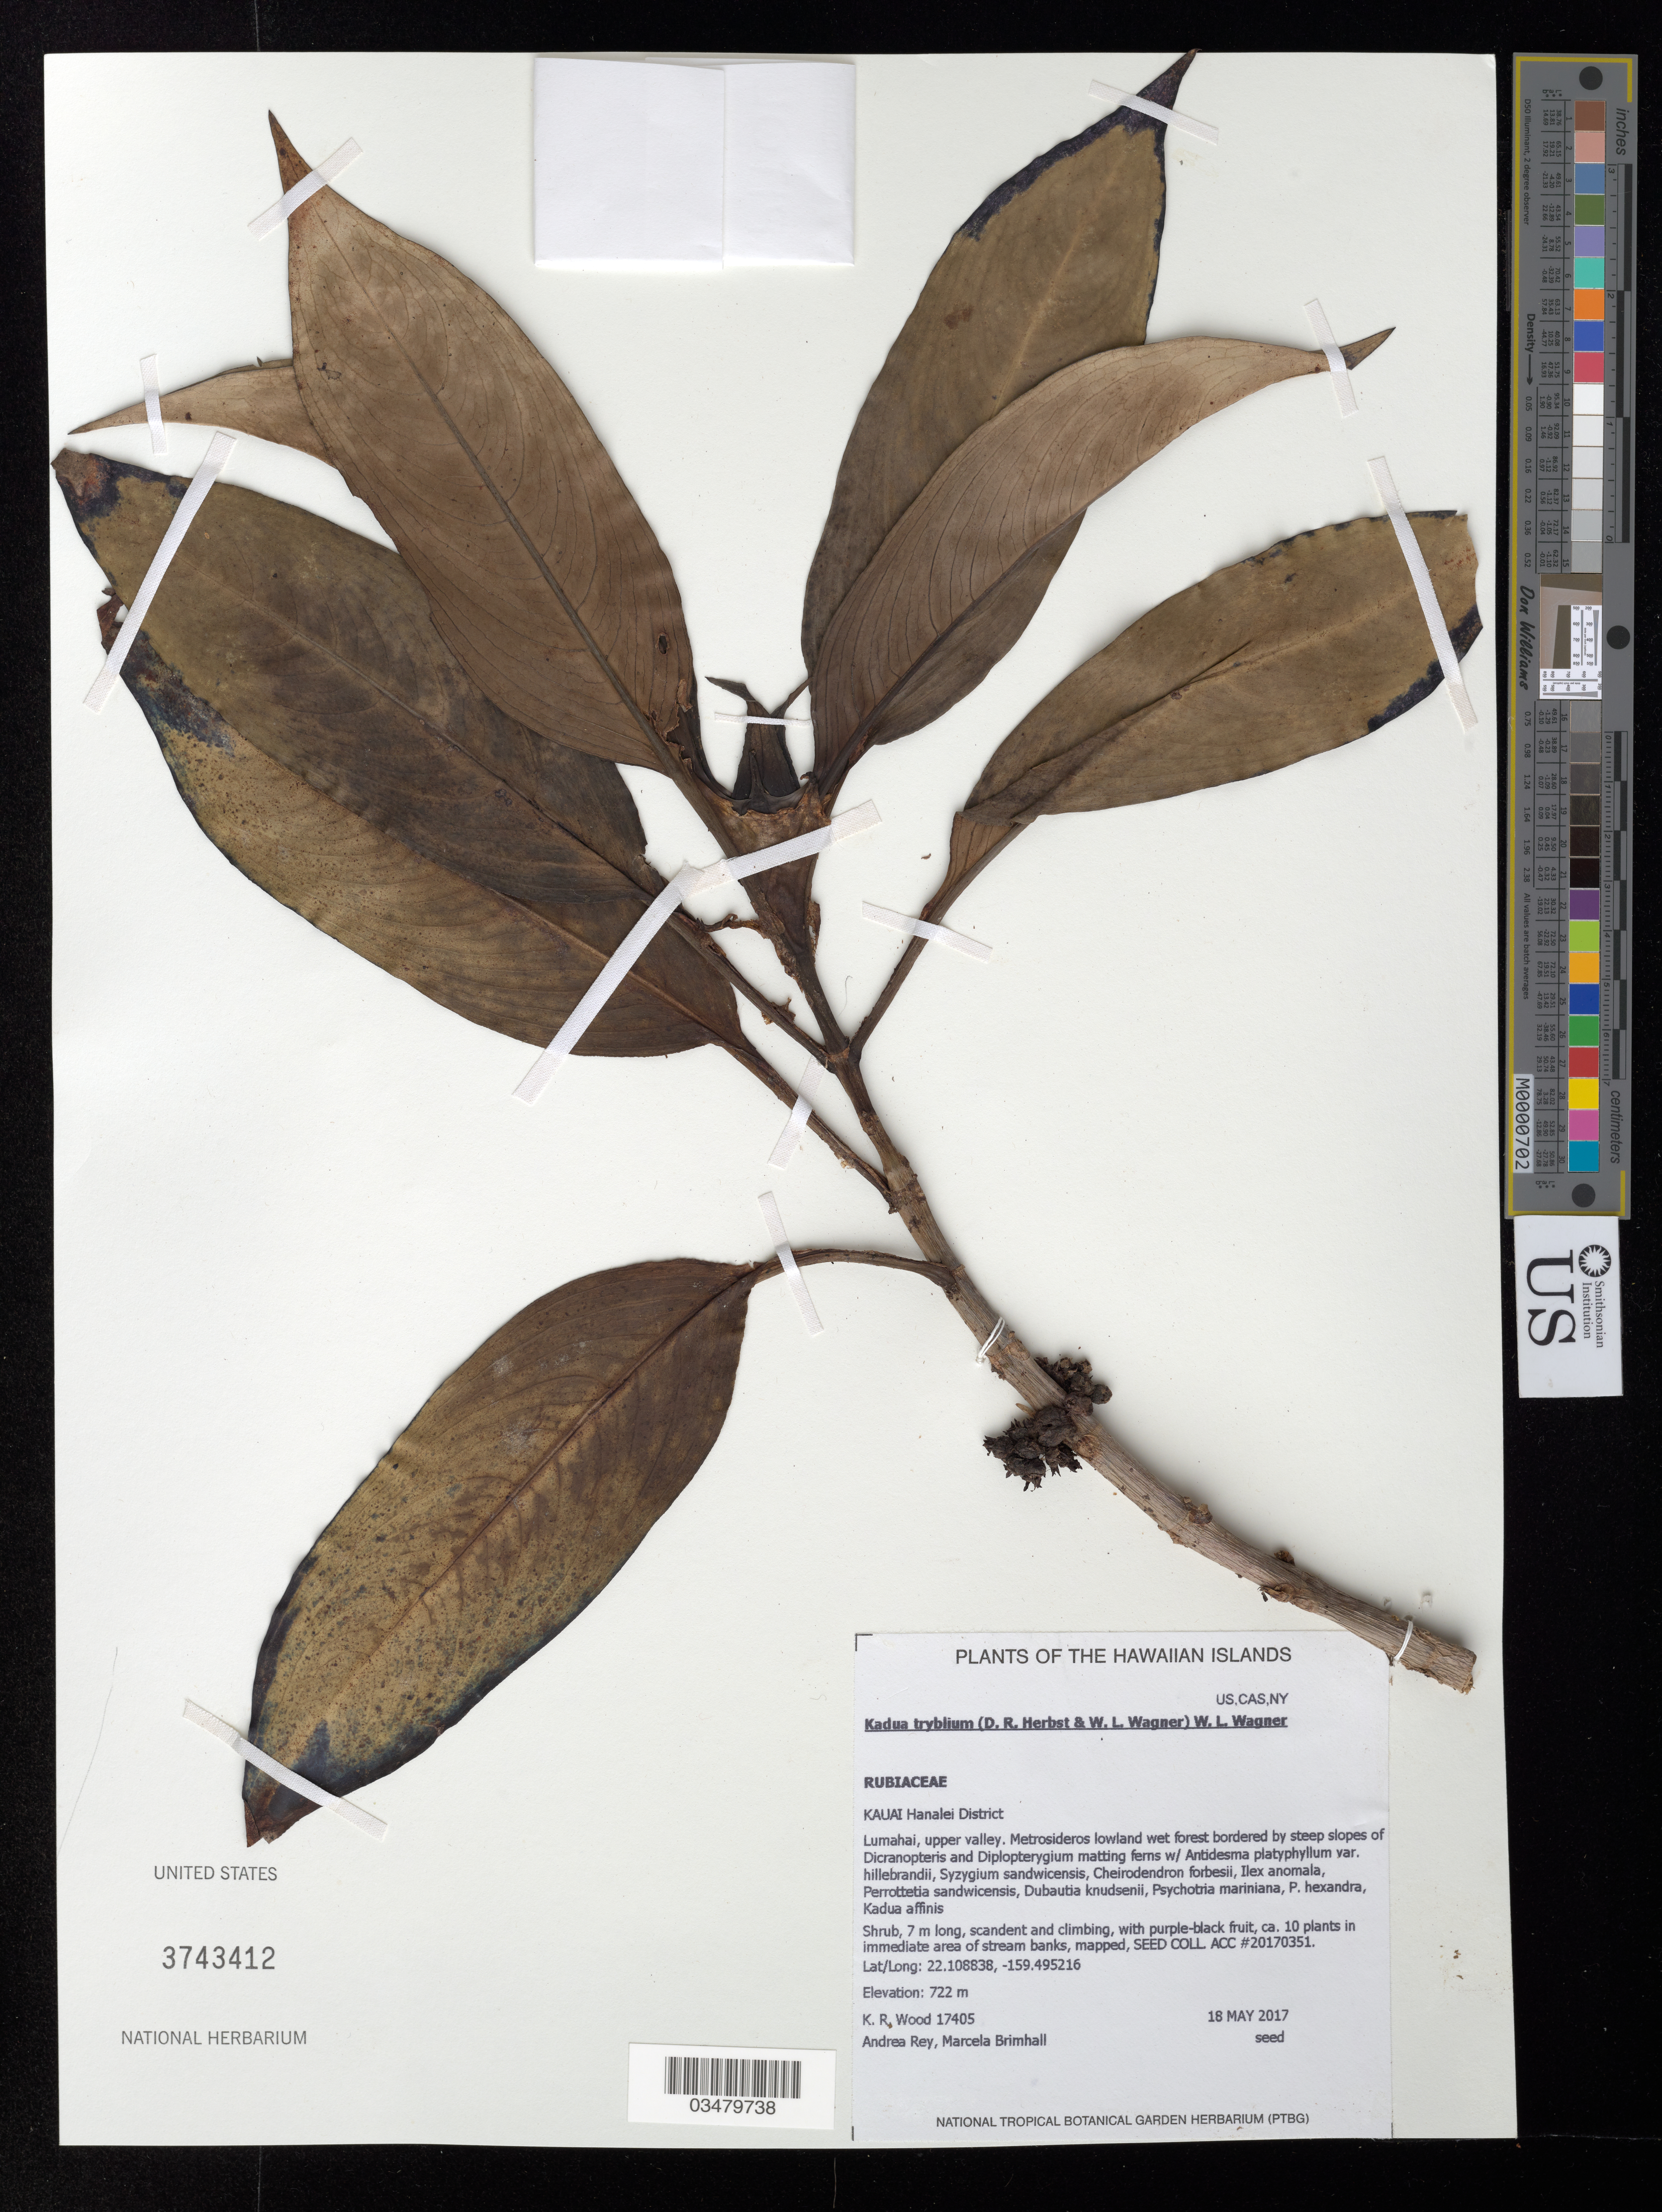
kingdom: Plantae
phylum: Tracheophyta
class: Magnoliopsida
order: Gentianales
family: Rubiaceae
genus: Kadua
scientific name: Kadua tryblium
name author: (D.R. Herbst & W.L. Wagner) W.L. Wagner & Lorence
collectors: K. R. Wood, A. Rey & M. Brimhall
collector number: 17405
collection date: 2017-05-18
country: United States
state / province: Hawaii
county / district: Kauai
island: Kaua'i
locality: Hanalei District, Lumahai, upper valley.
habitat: Lowland wet forest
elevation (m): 722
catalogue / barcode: US 3743412